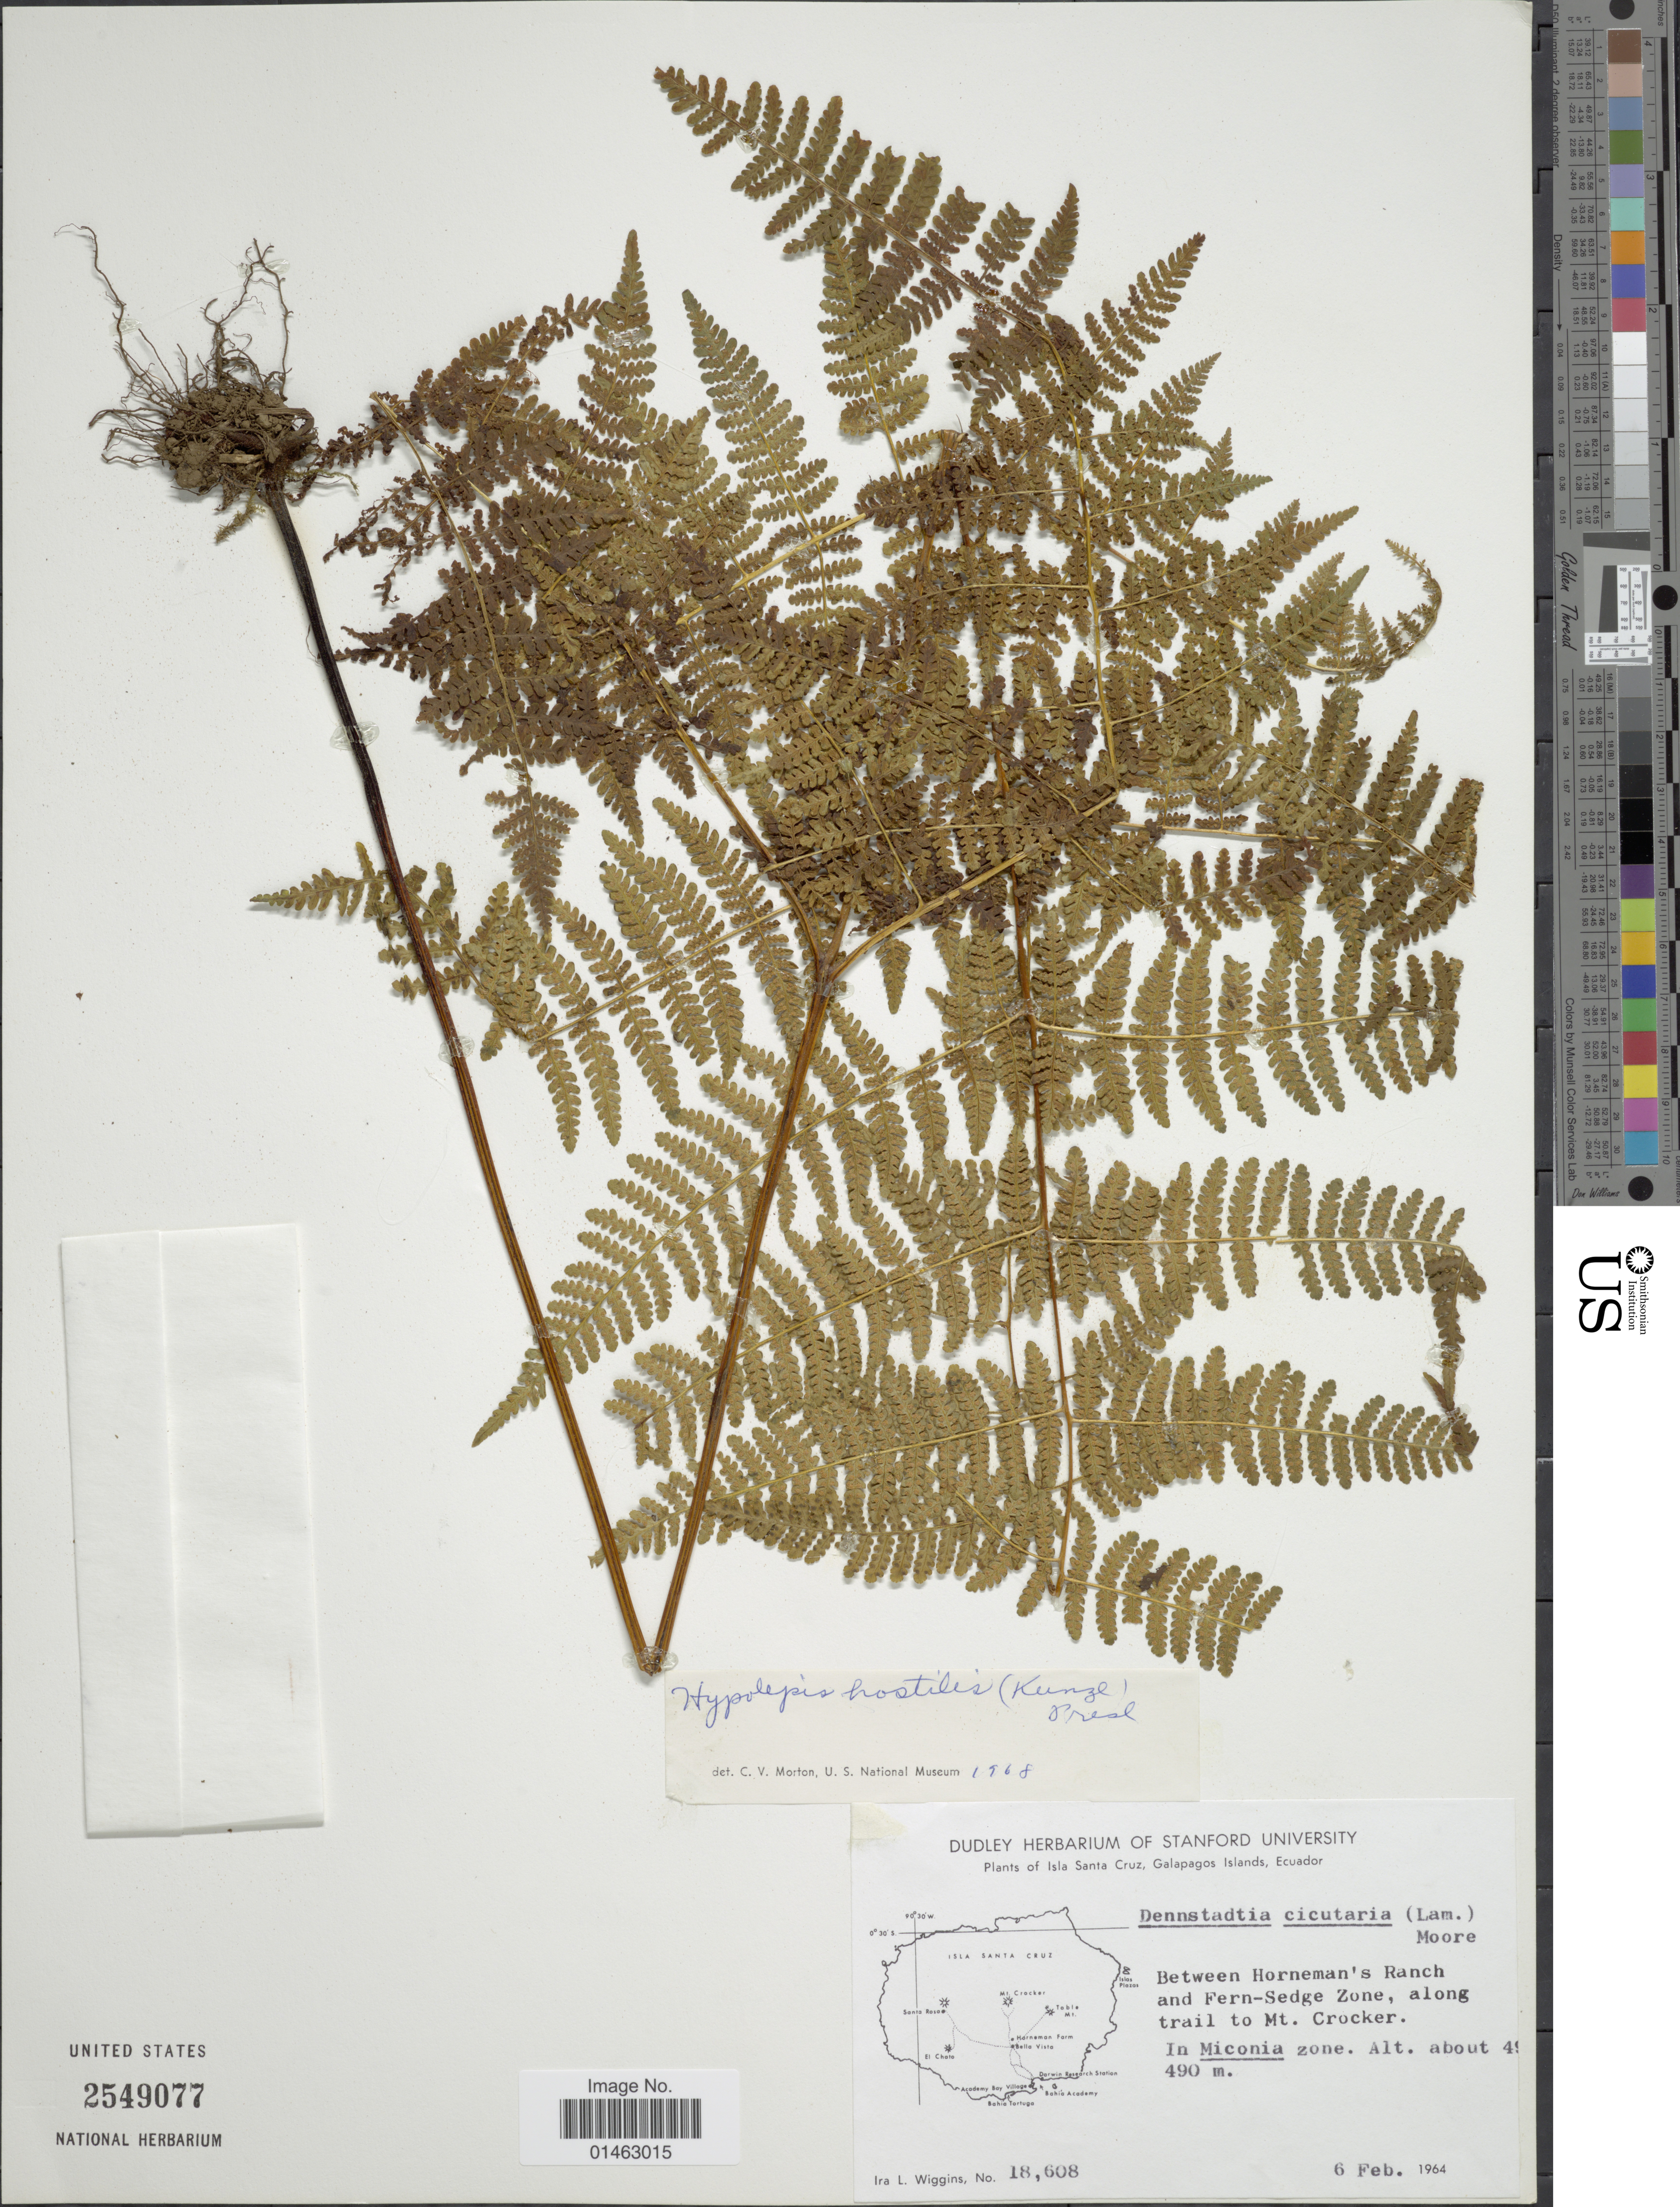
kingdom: Plantae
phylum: Tracheophyta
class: Polypodiopsida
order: Polypodiales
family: Dennstaedtiaceae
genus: Hypolepis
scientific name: Hypolepis hostilis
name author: (Kunze) C. Presl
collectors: I. L. Wiggins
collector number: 18608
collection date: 1964-02-06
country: Ecuador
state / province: Colón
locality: Isla Santa Cruz, Galapagos Islands, Between Horneman's Ranch and Fern-Sedge Zone, along trail to Mt Crocker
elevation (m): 490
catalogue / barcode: US 2549077